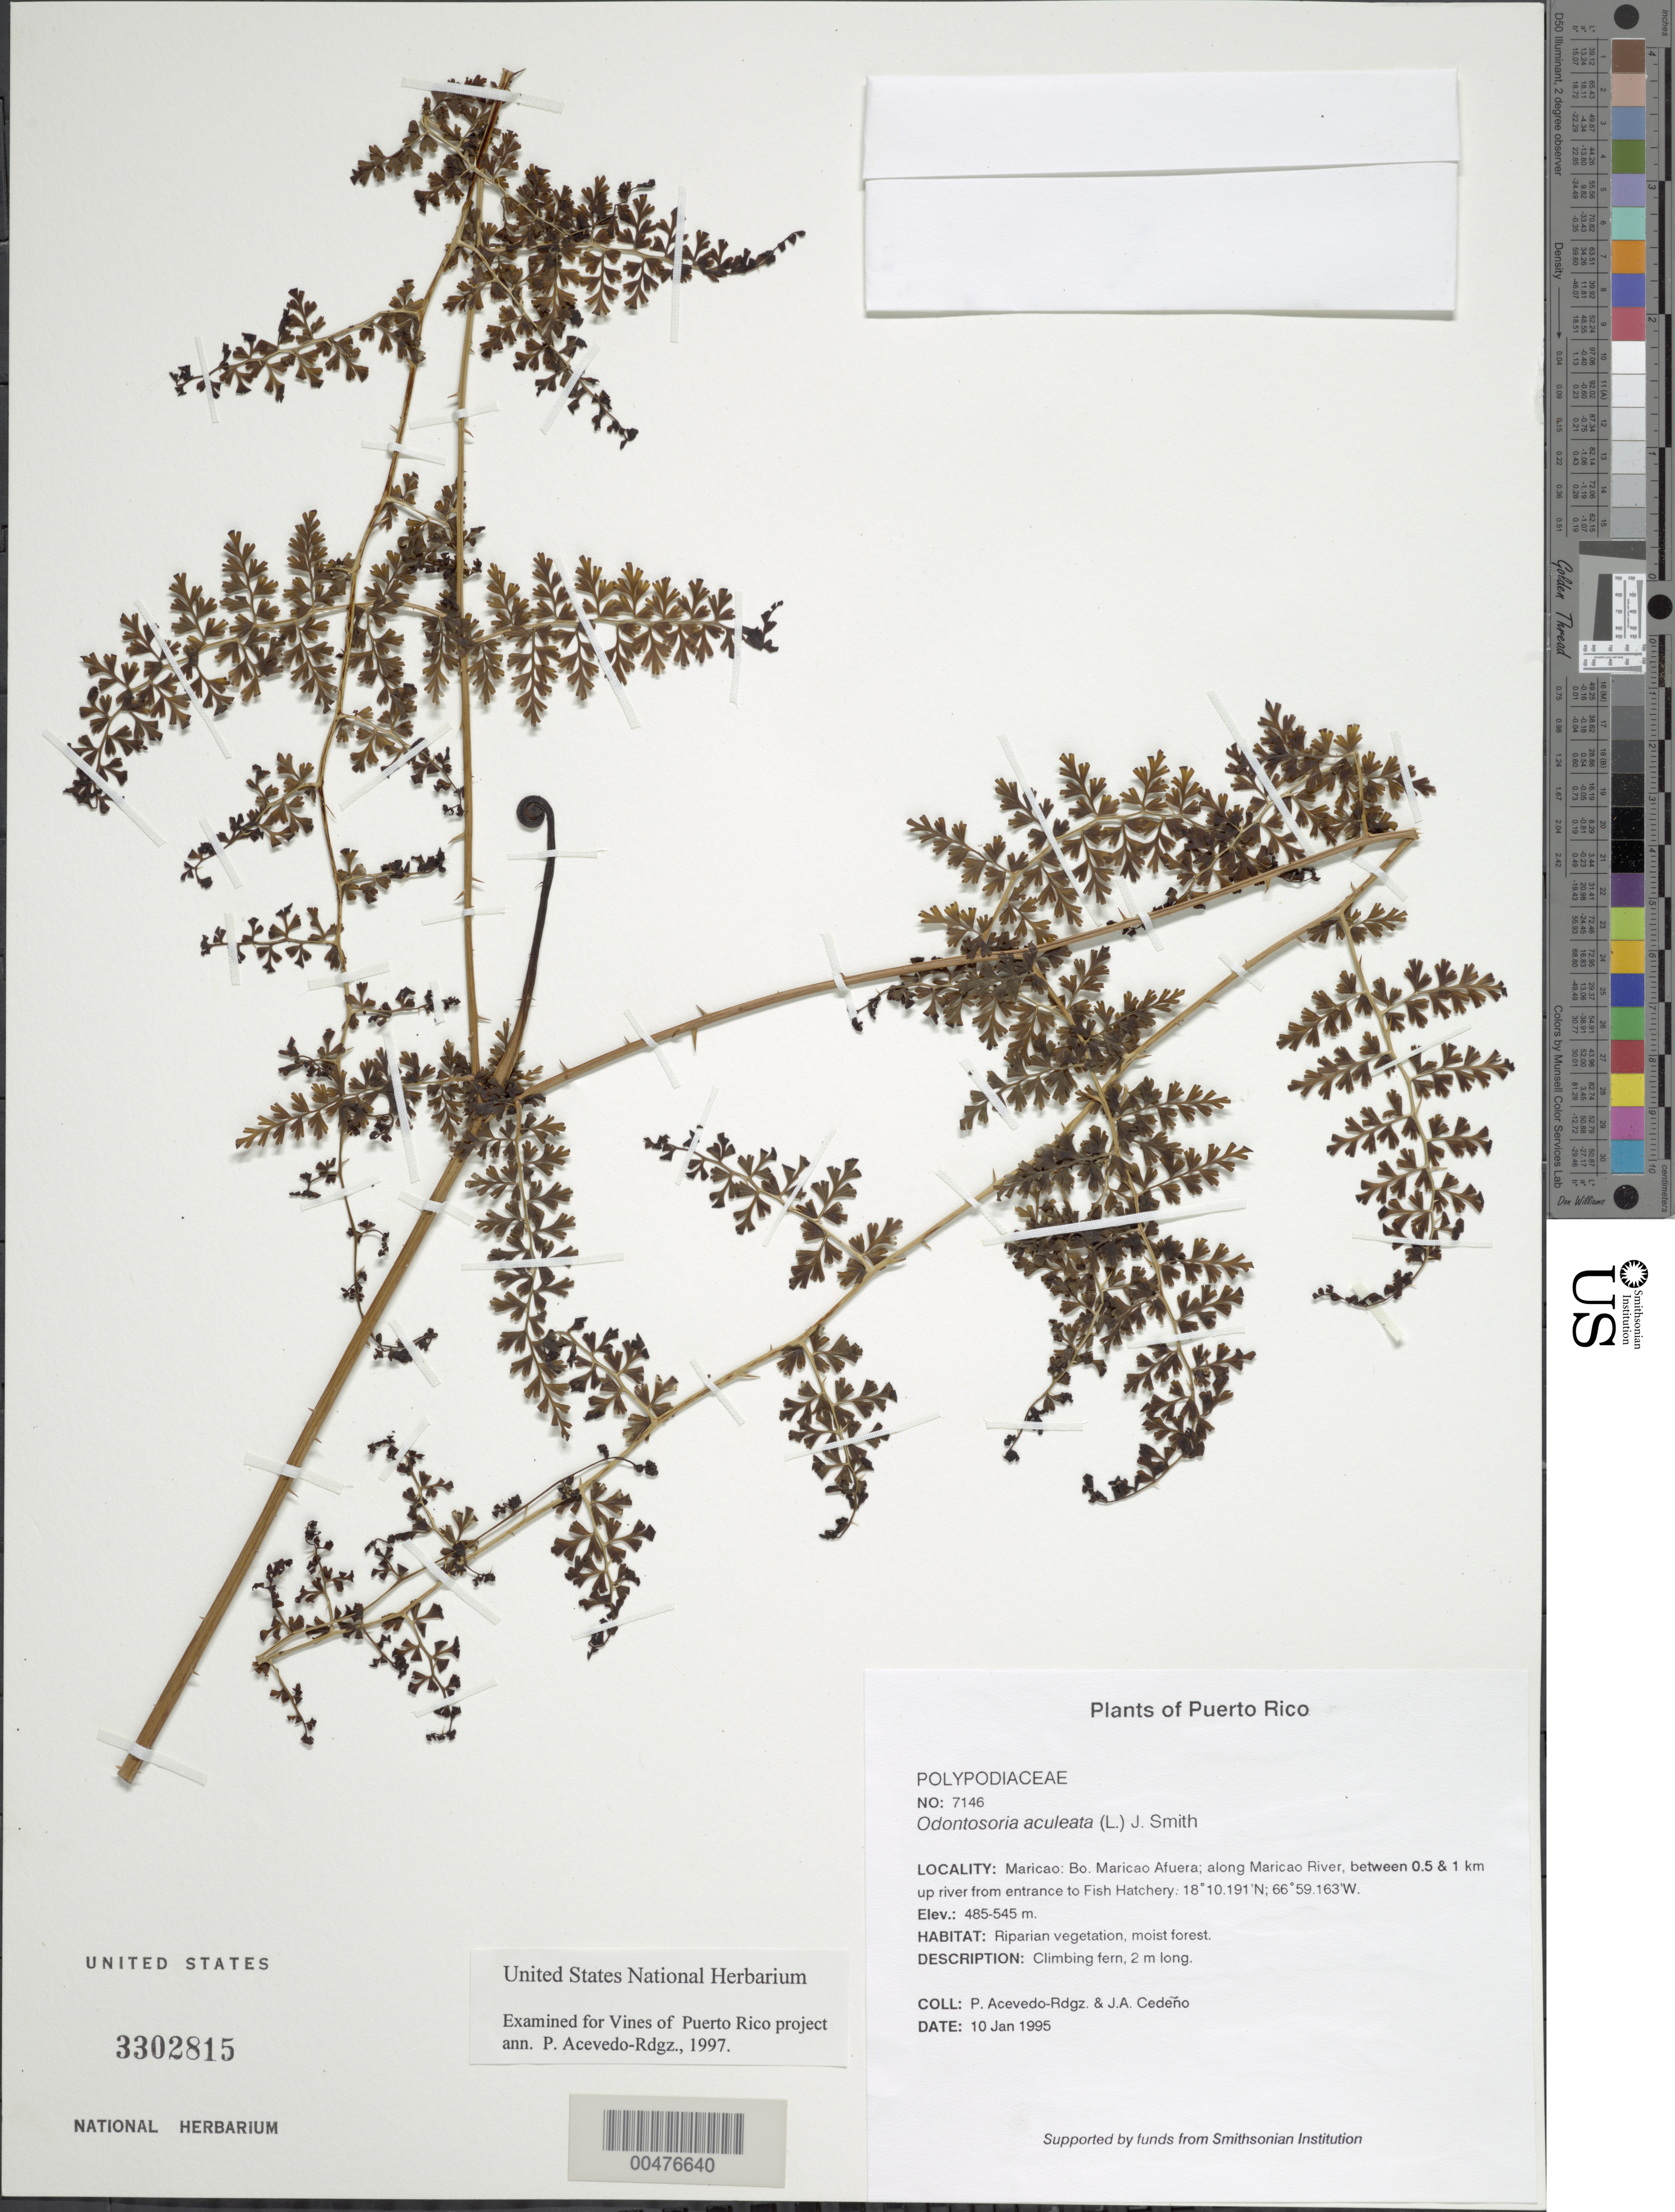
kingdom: Plantae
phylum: Tracheophyta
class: Polypodiopsida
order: Polypodiales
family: Lindsaeaceae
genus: Odontosoria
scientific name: Odontosoria aculeata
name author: (L.) J. Sm.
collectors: P. Acevedo-Rodr. & J. A. Cedeño M.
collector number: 7146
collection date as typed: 10 Jan 1995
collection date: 1995-01-10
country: Puerto Rico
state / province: Maricao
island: Puerto Rico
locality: Maricao: Bo. Maricao Afuera; along Maricao River, between 0.5 & 1 km up river from entrance to Fish Hatchery.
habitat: Riparian vegetation, moist forest.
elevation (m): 485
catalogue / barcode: US 3302815